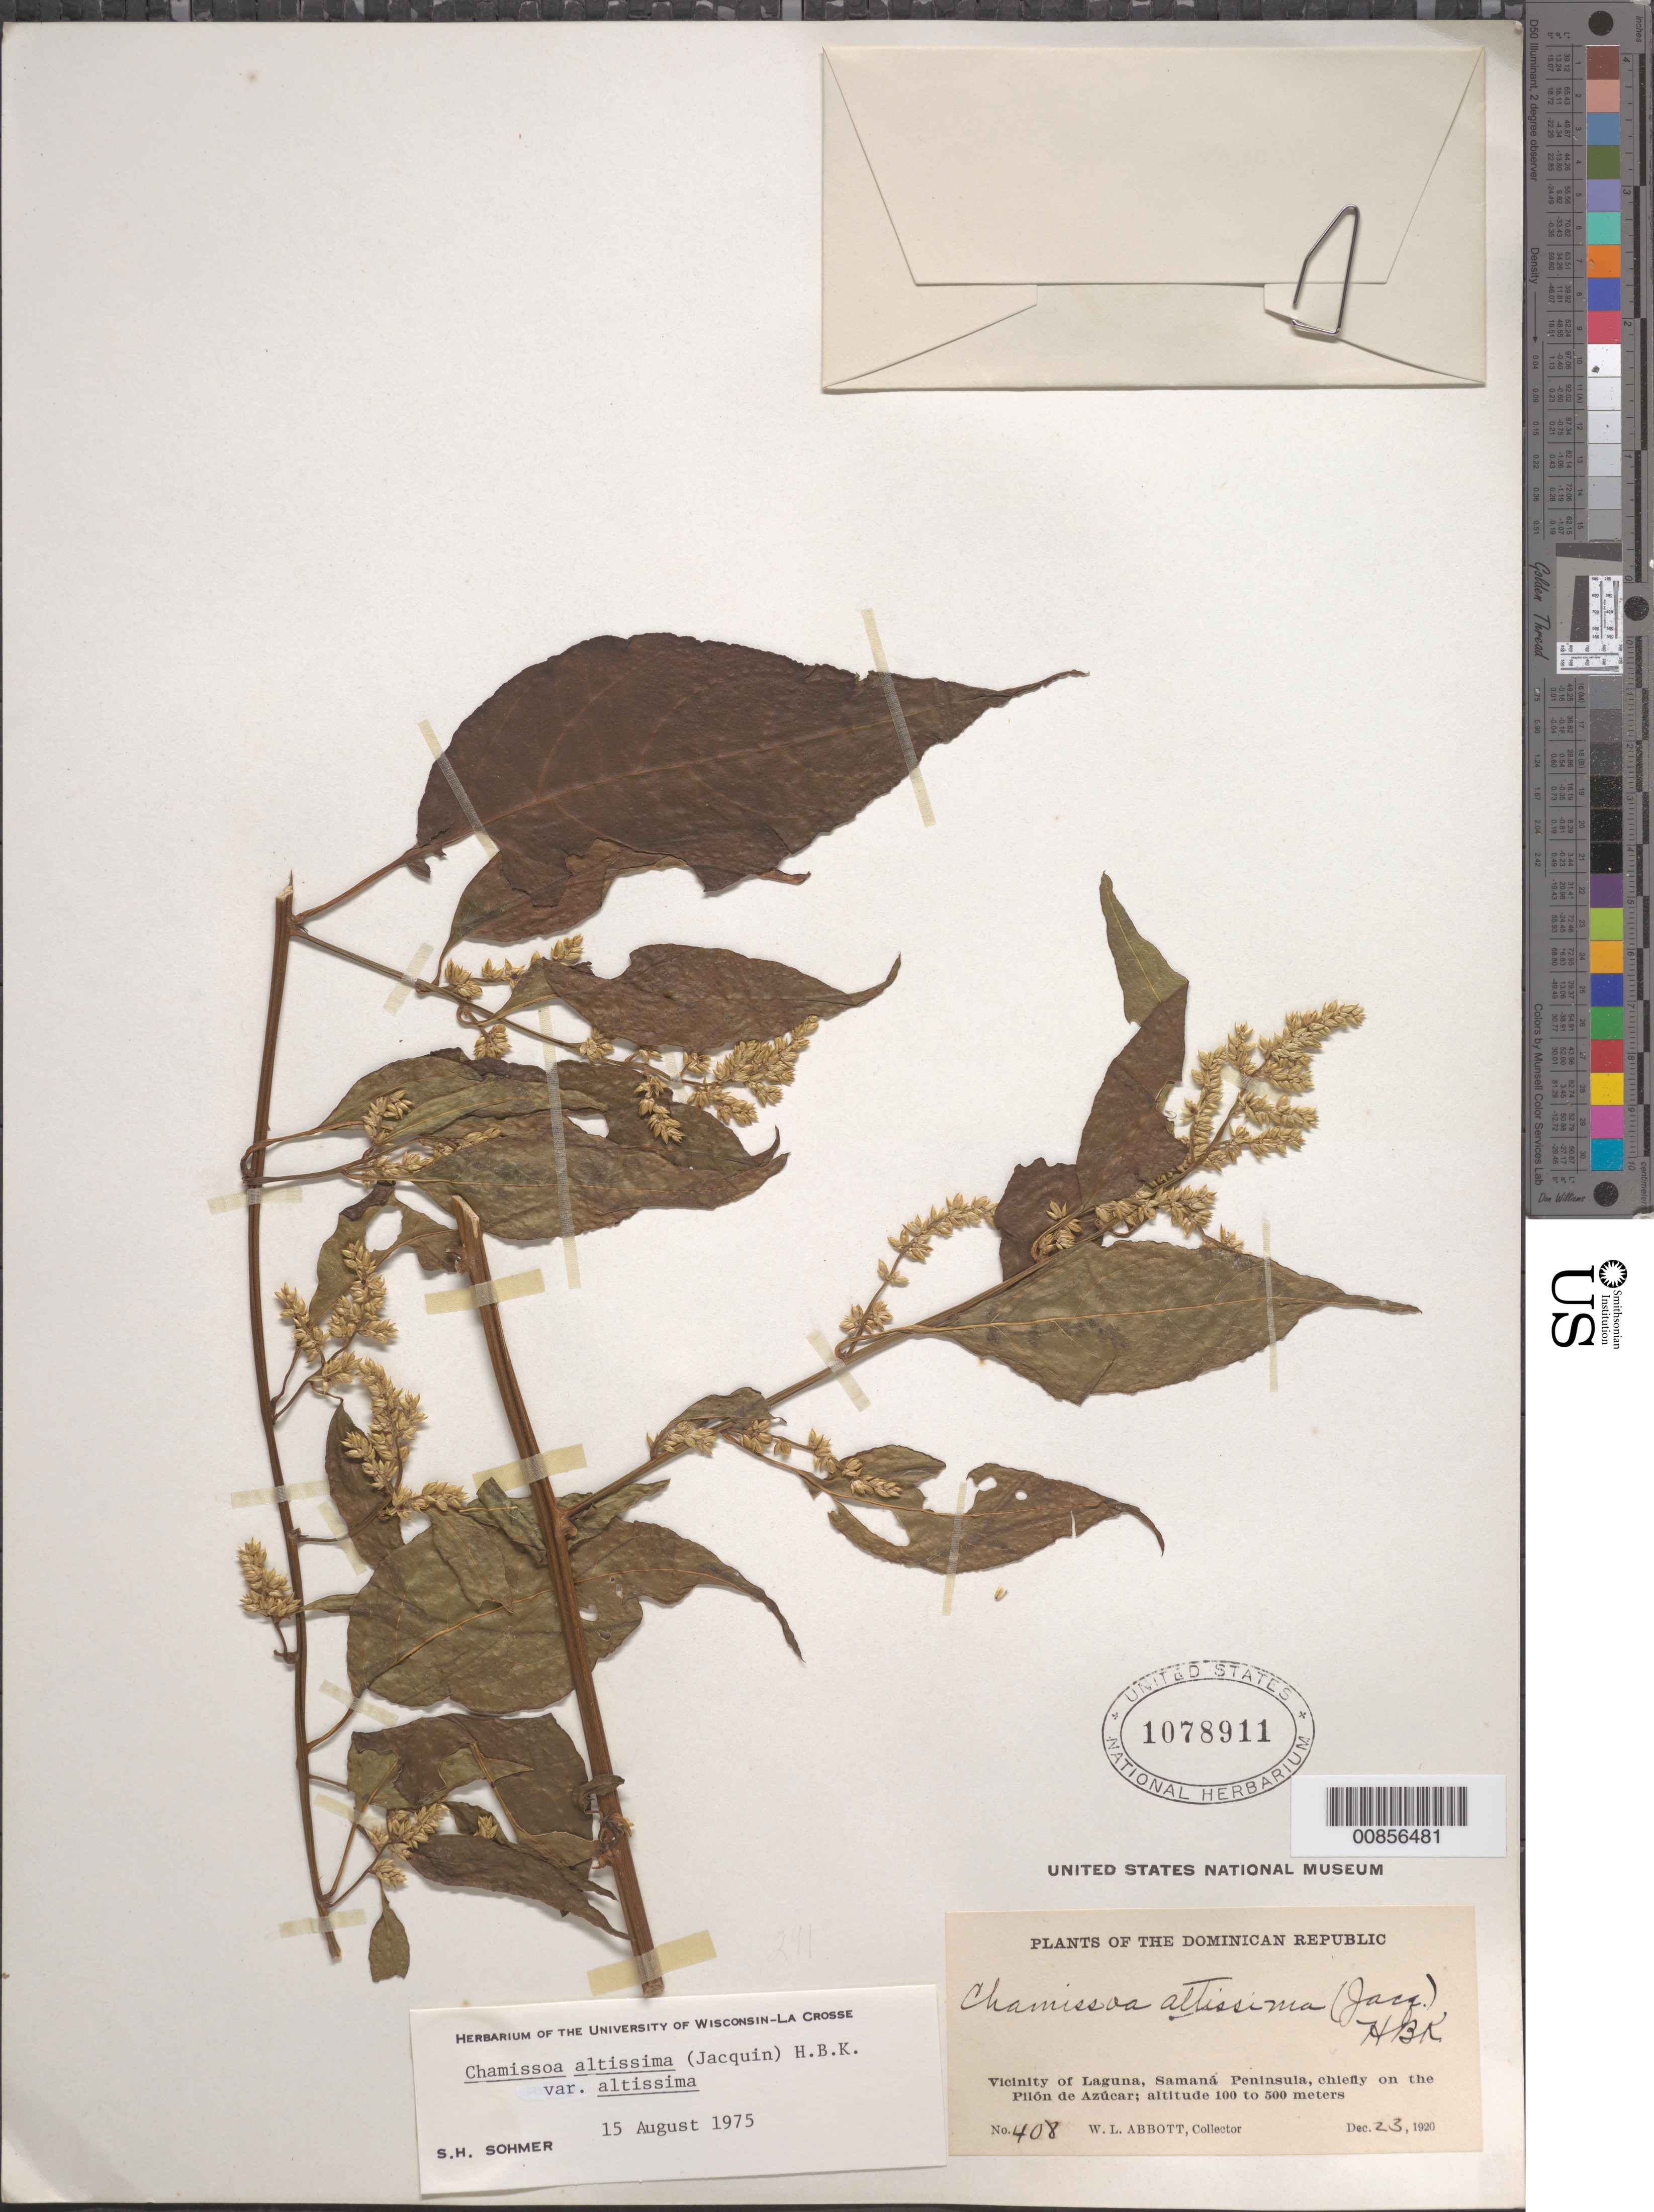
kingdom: Plantae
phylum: Tracheophyta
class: Magnoliopsida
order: Caryophyllales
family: Amaranthaceae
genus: Chamissoa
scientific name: Chamissoa altissima var. altissima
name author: (Jacq.) Kunth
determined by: Sohmer, S. H.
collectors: W. L. Abbott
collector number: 408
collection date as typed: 23 Dec 1920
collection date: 1920-12-23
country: Dominican Republic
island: Hispaniola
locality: Vicinity of Laguna, Samaná Península, chiefly on the Pilón de Azúcar.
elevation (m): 100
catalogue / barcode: US 1078911